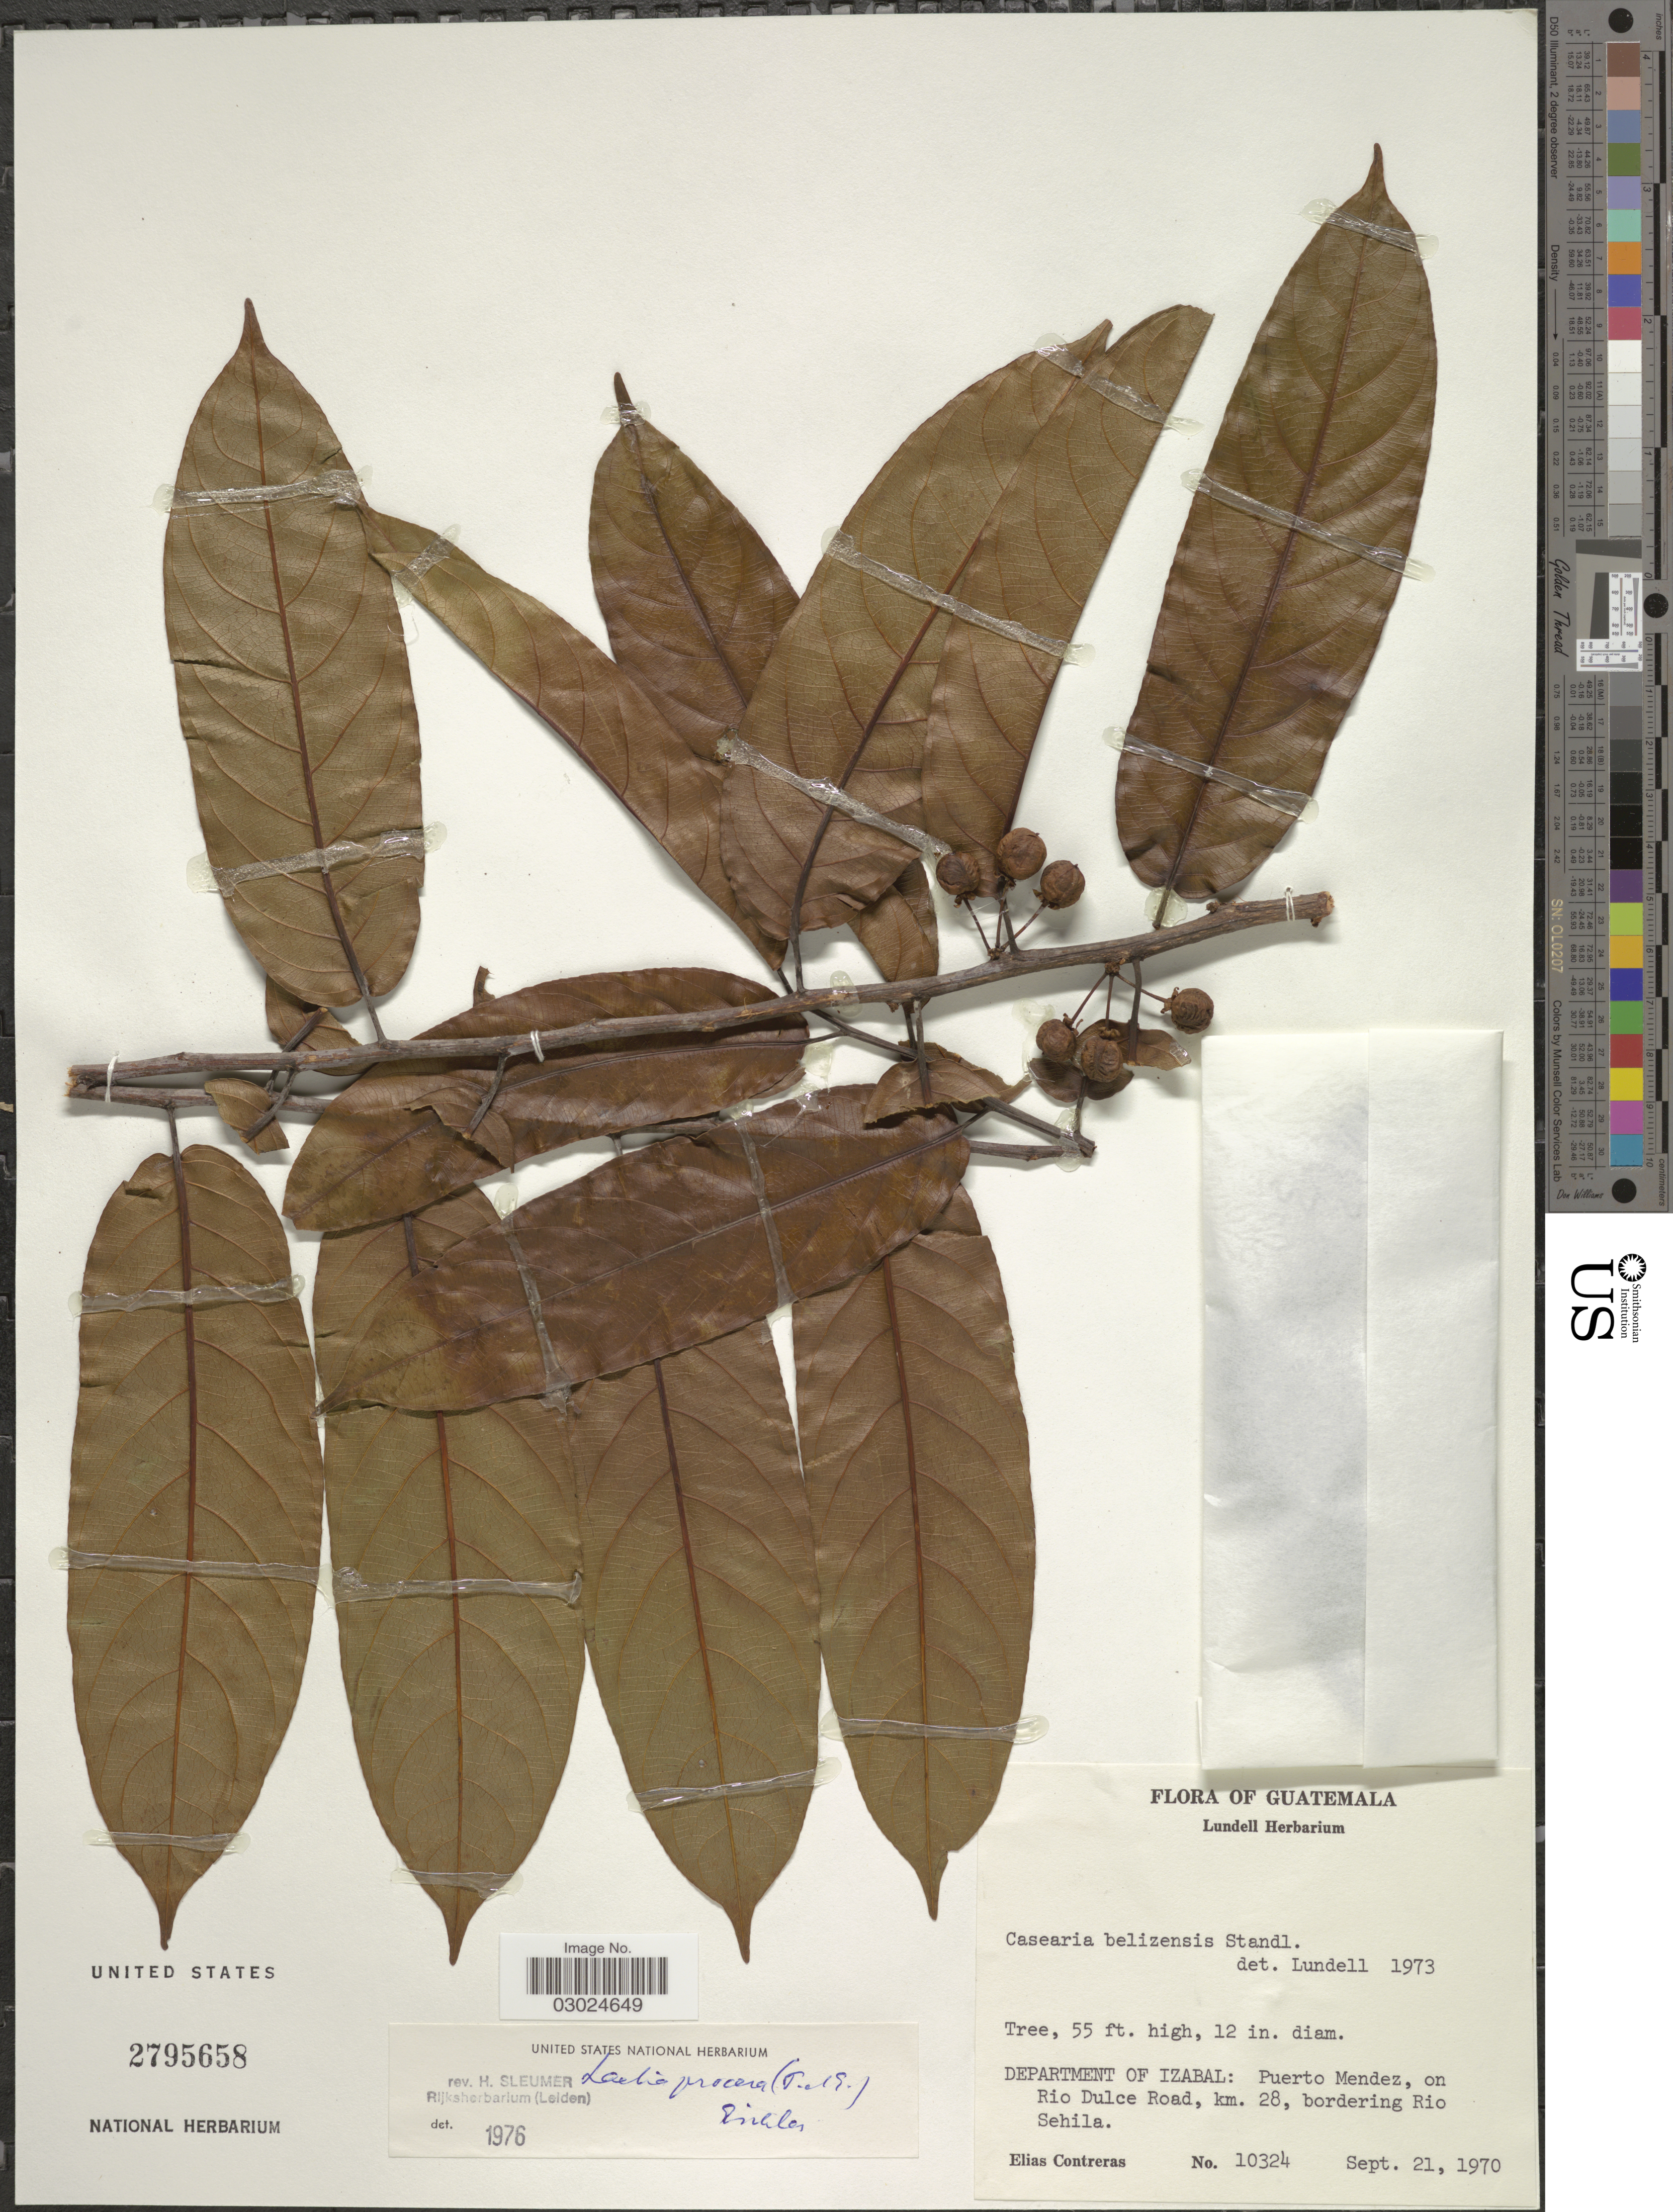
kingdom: Plantae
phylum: Tracheophyta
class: Magnoliopsida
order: Malpighiales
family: Salicaceae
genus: Laetia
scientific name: Laetia procera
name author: (Poepp.) Eichler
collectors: E. Contreras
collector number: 10324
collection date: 1970-09-21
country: Guatemala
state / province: Izabal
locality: Department of Izabal: Puerto Mendez, on Rio Dulce Road, km. 28, bordering Rio Sehila.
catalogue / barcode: US 2795658